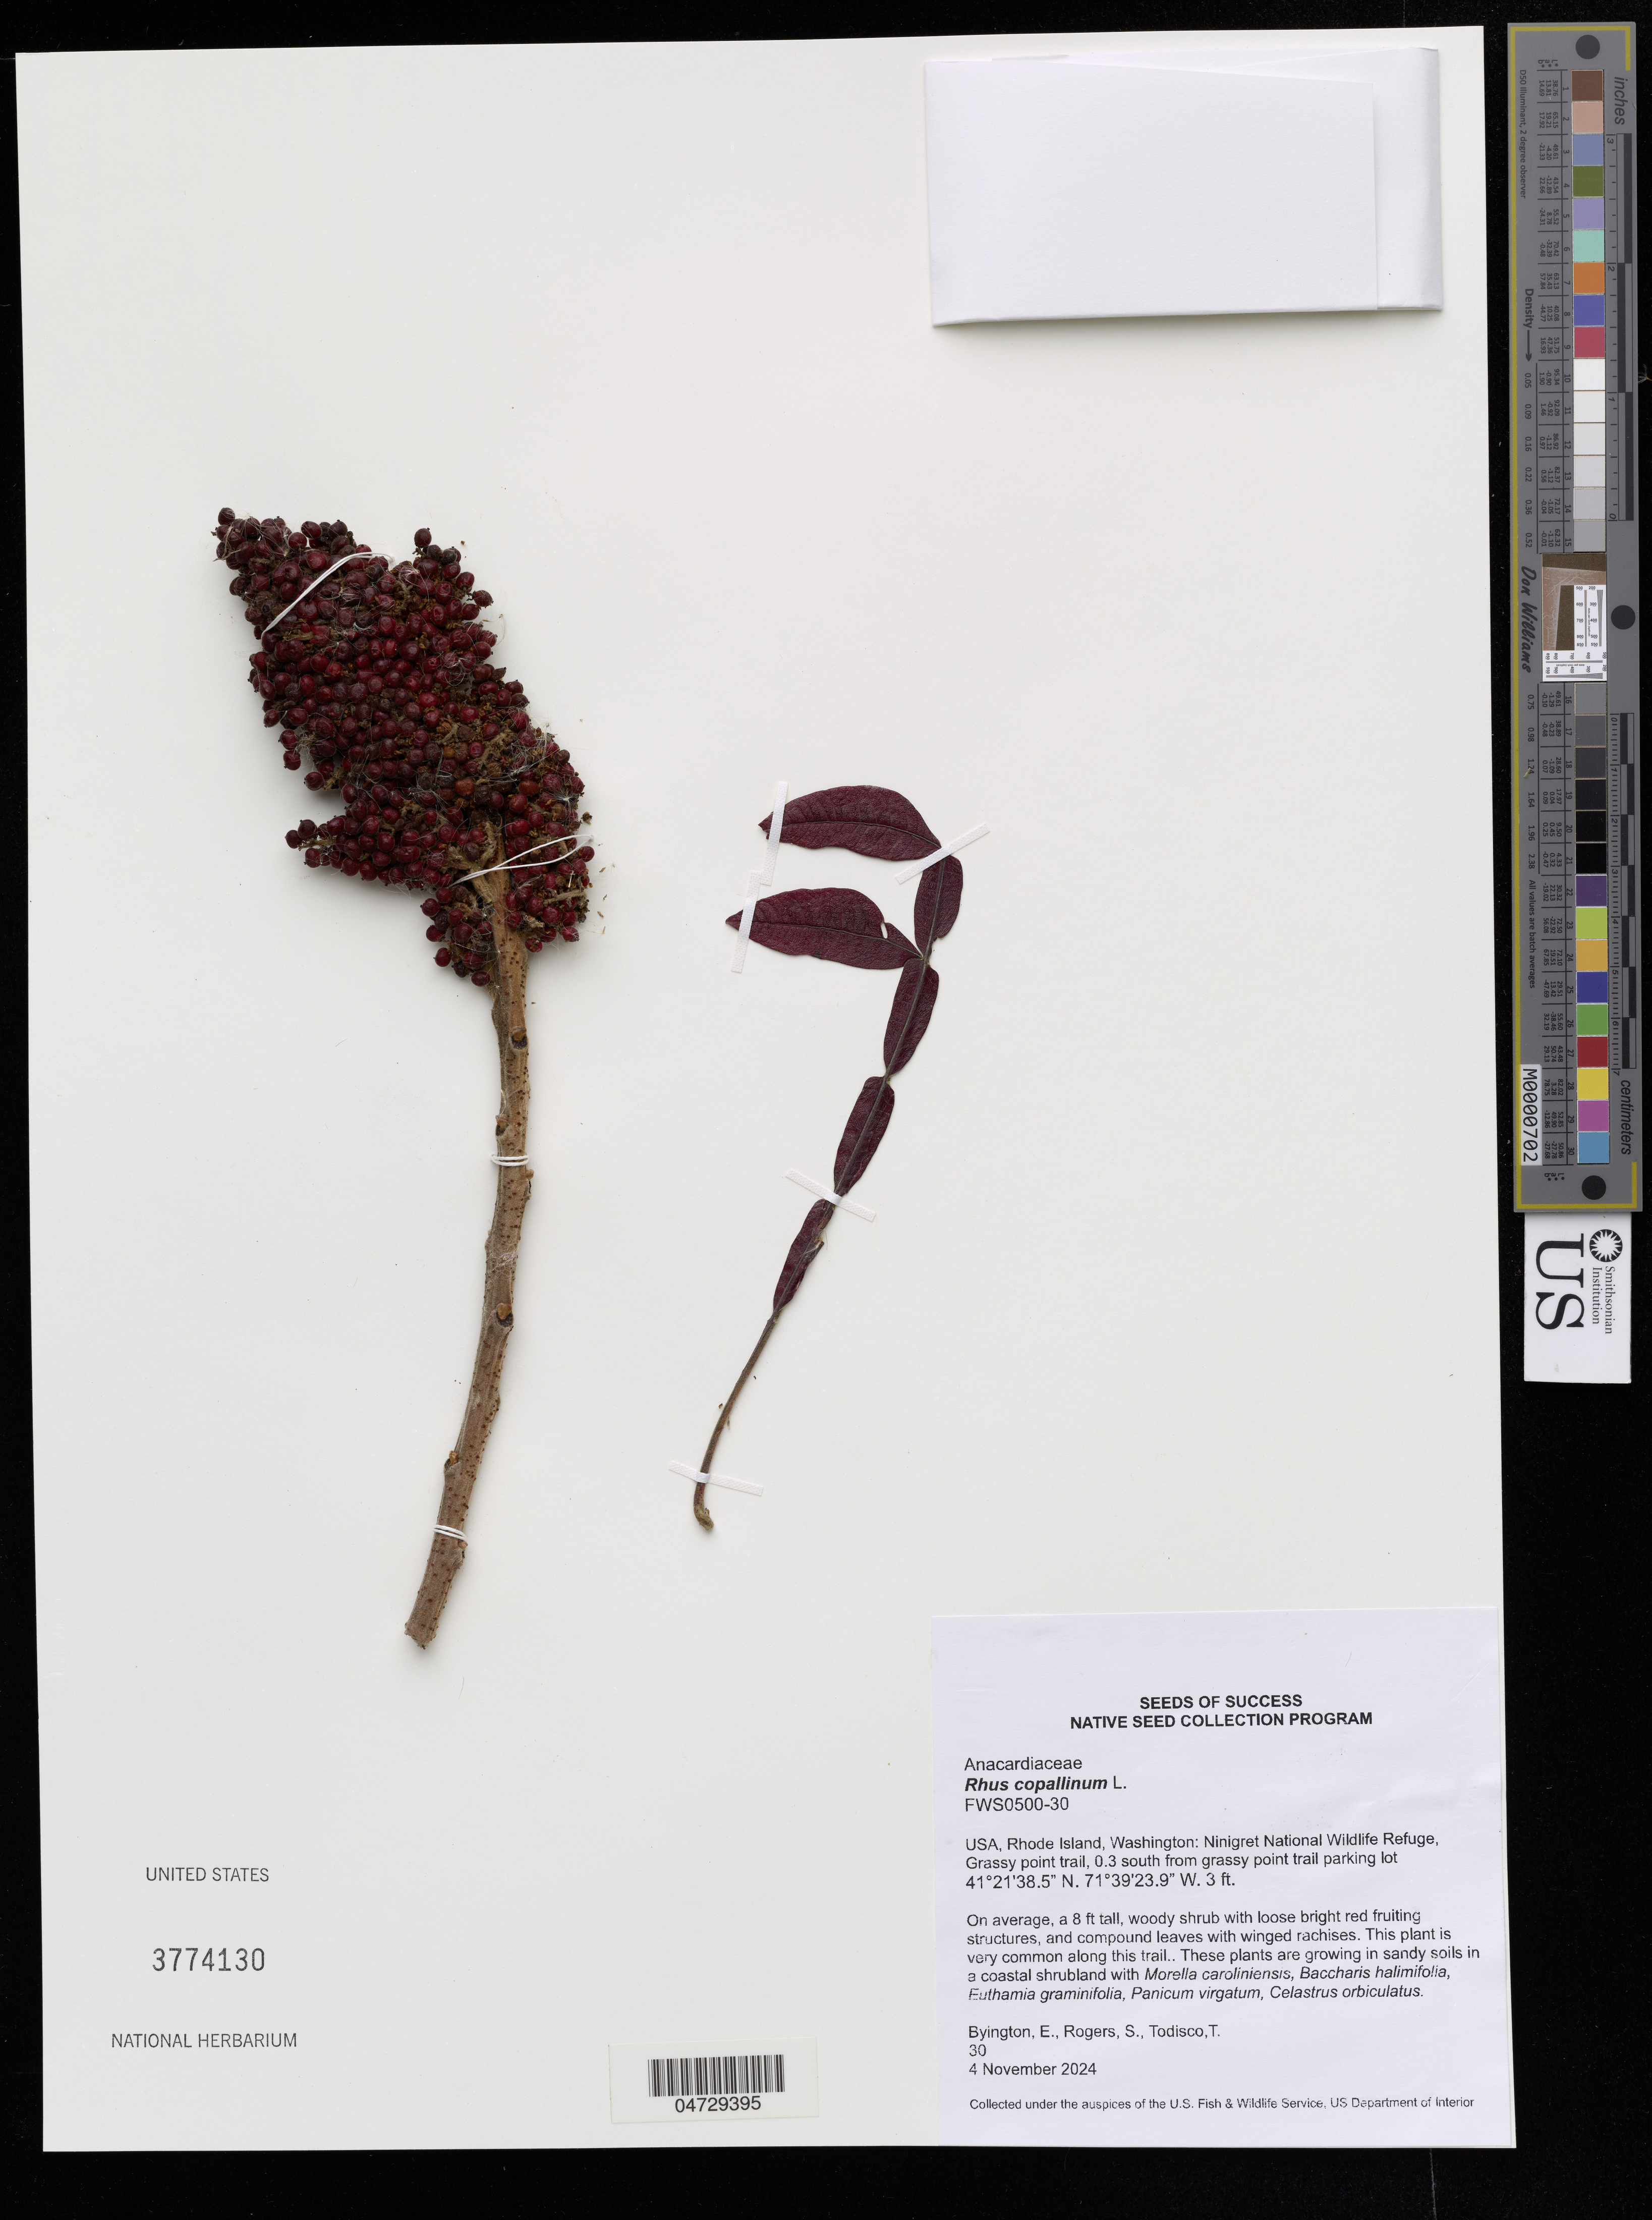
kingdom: Plantae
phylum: Tracheophyta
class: Magnoliopsida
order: Sapindales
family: Anacardiaceae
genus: Rhus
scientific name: Rhus copallinum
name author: L.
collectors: E. Byington, S. Rogers & T. Todisco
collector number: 30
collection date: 2024-11-04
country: United States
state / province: Washington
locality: USA, Rhode Island, Washington: Ninigret National Wildlife Refuge, Grassy point trail, 0.3 south from grassy point trail parking lot.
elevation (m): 1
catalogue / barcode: US 3774130